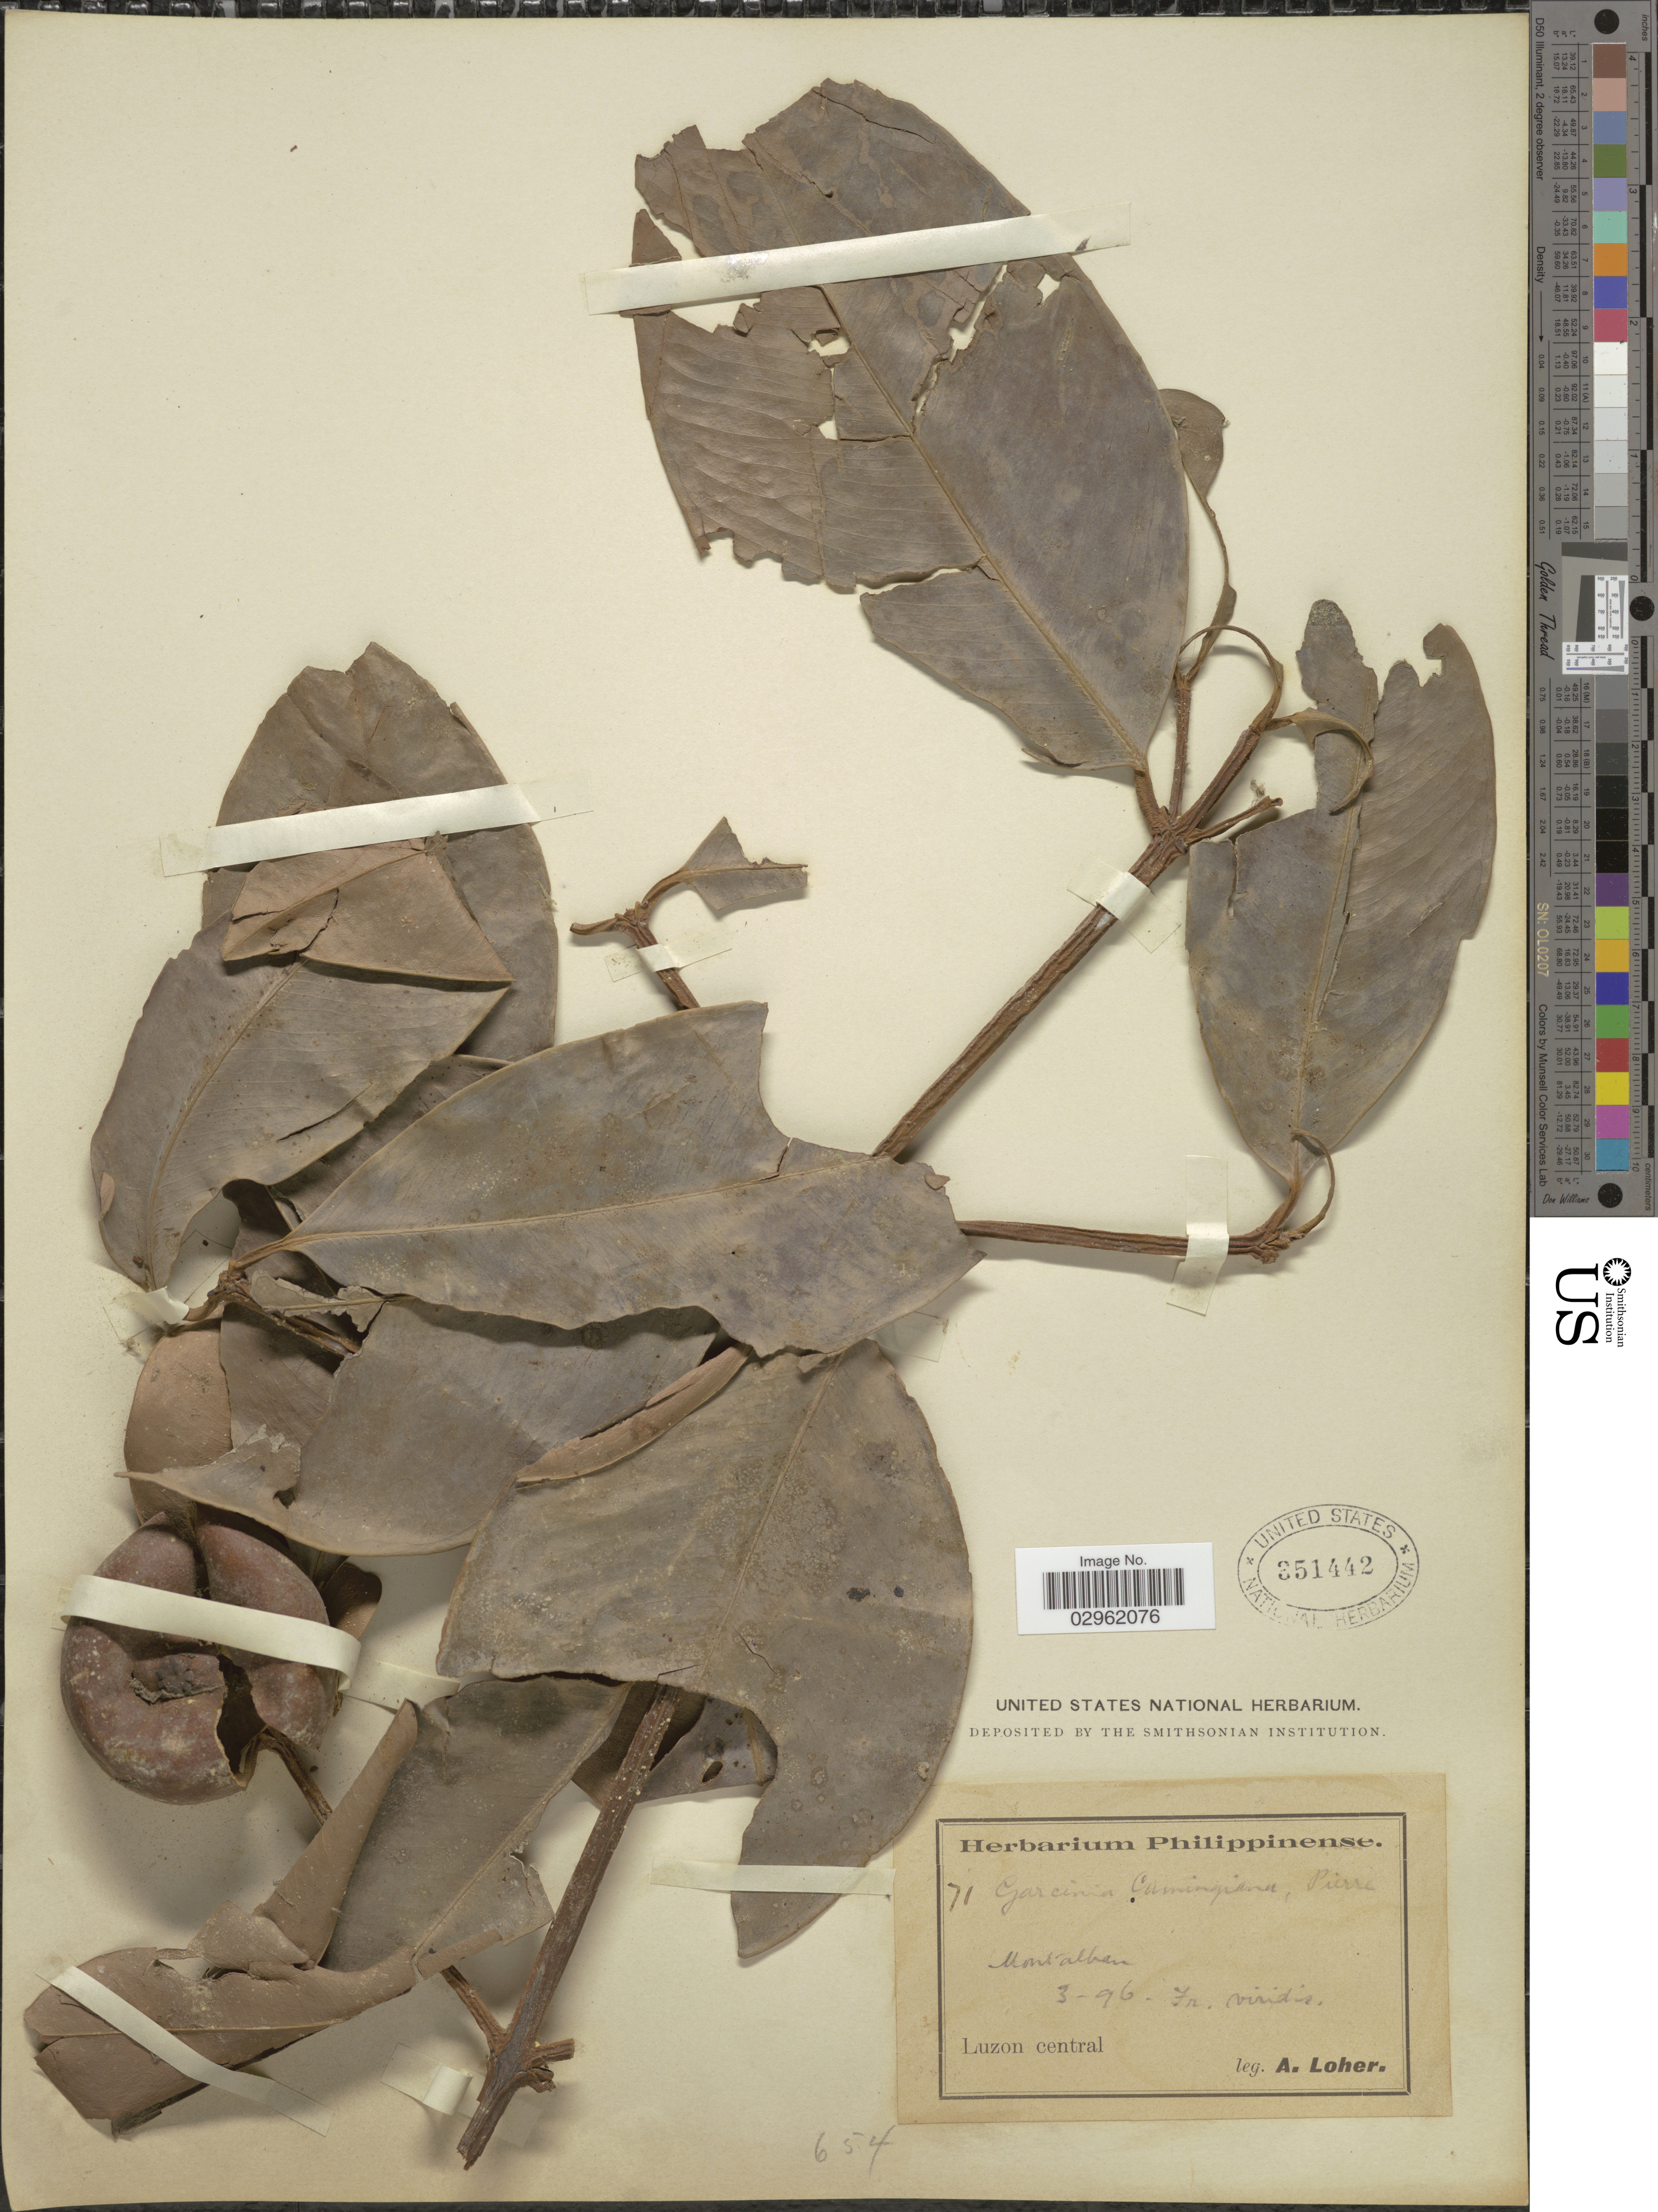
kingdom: Plantae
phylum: Tracheophyta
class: Magnoliopsida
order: Malpighiales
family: Clusiaceae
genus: Garcinia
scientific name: Garcinia cumingiana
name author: Pierre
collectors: A. Loher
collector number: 71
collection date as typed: Transcribed d/m/y: /3/96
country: Philippines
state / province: Central Luzon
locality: Montalban. Luzon central.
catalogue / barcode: US 351442